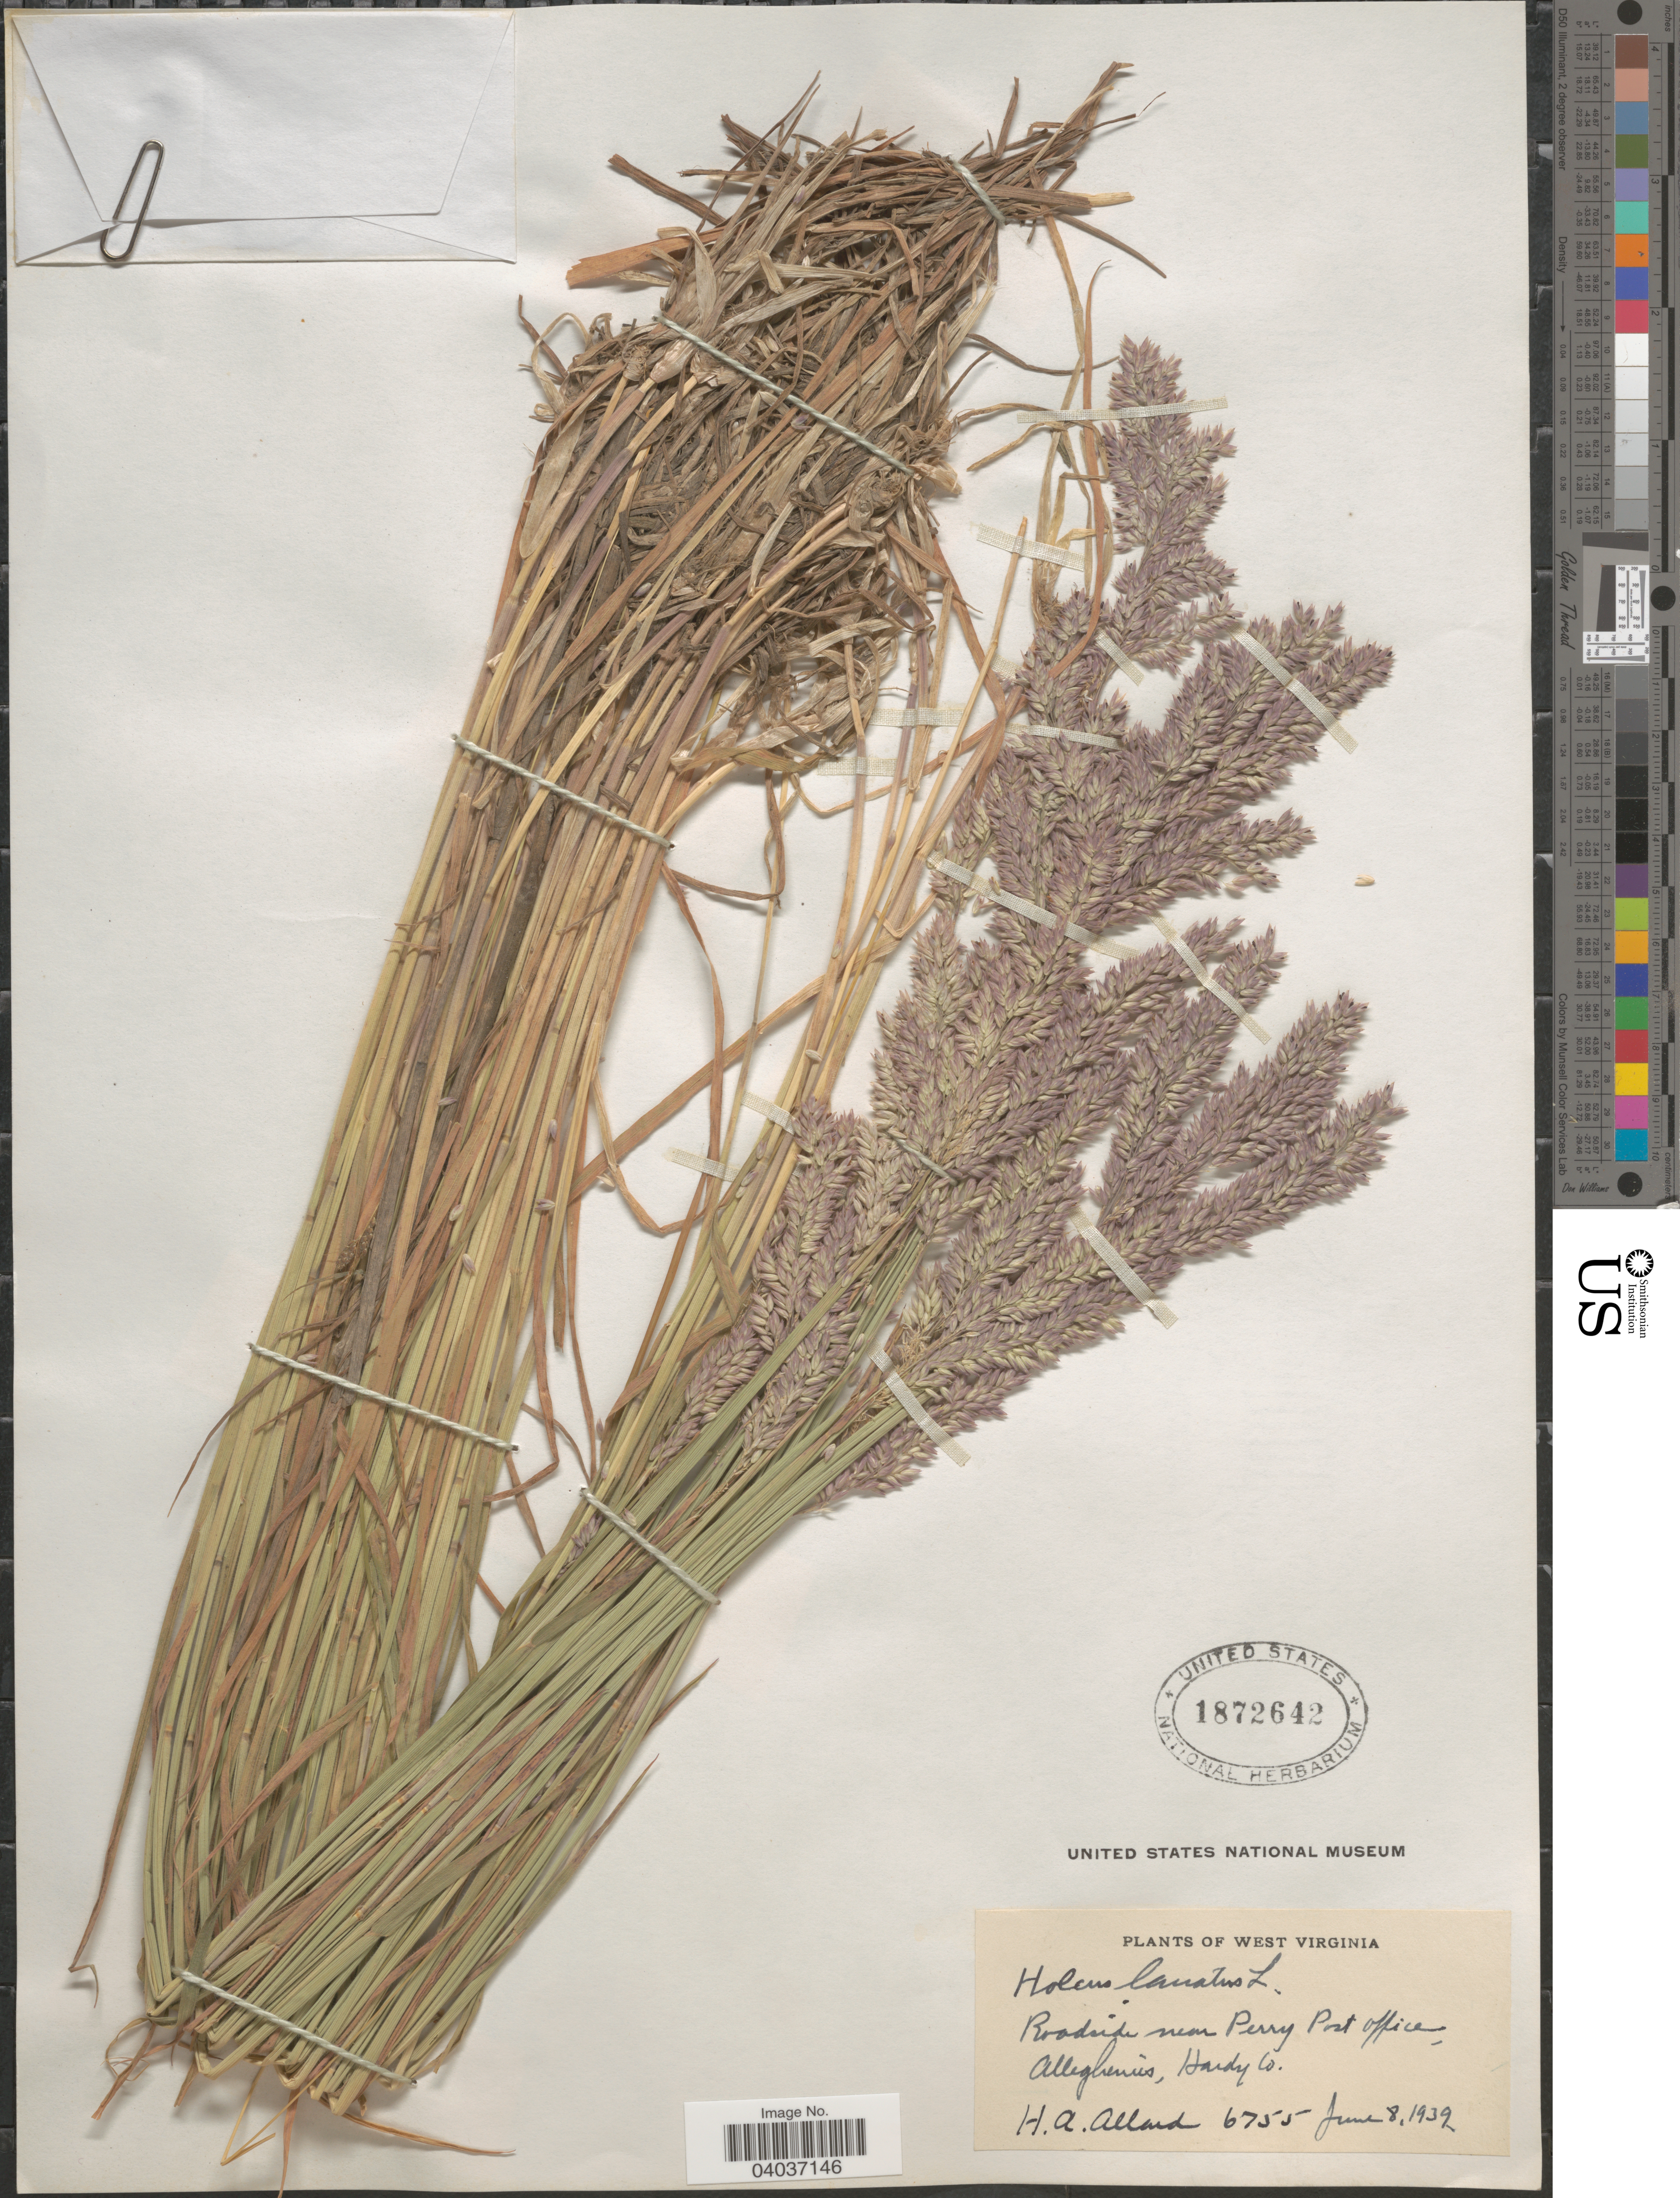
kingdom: Plantae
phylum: Tracheophyta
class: Liliopsida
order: Poales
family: Poaceae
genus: Holcus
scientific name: Holcus lanatus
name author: L.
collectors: H. A. Allard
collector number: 6755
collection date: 1939-06-08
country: United States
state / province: West Virginia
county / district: Hardy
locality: Roadside near Perry Post office, Alleghenies, Hardy Co.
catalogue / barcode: US 1872642